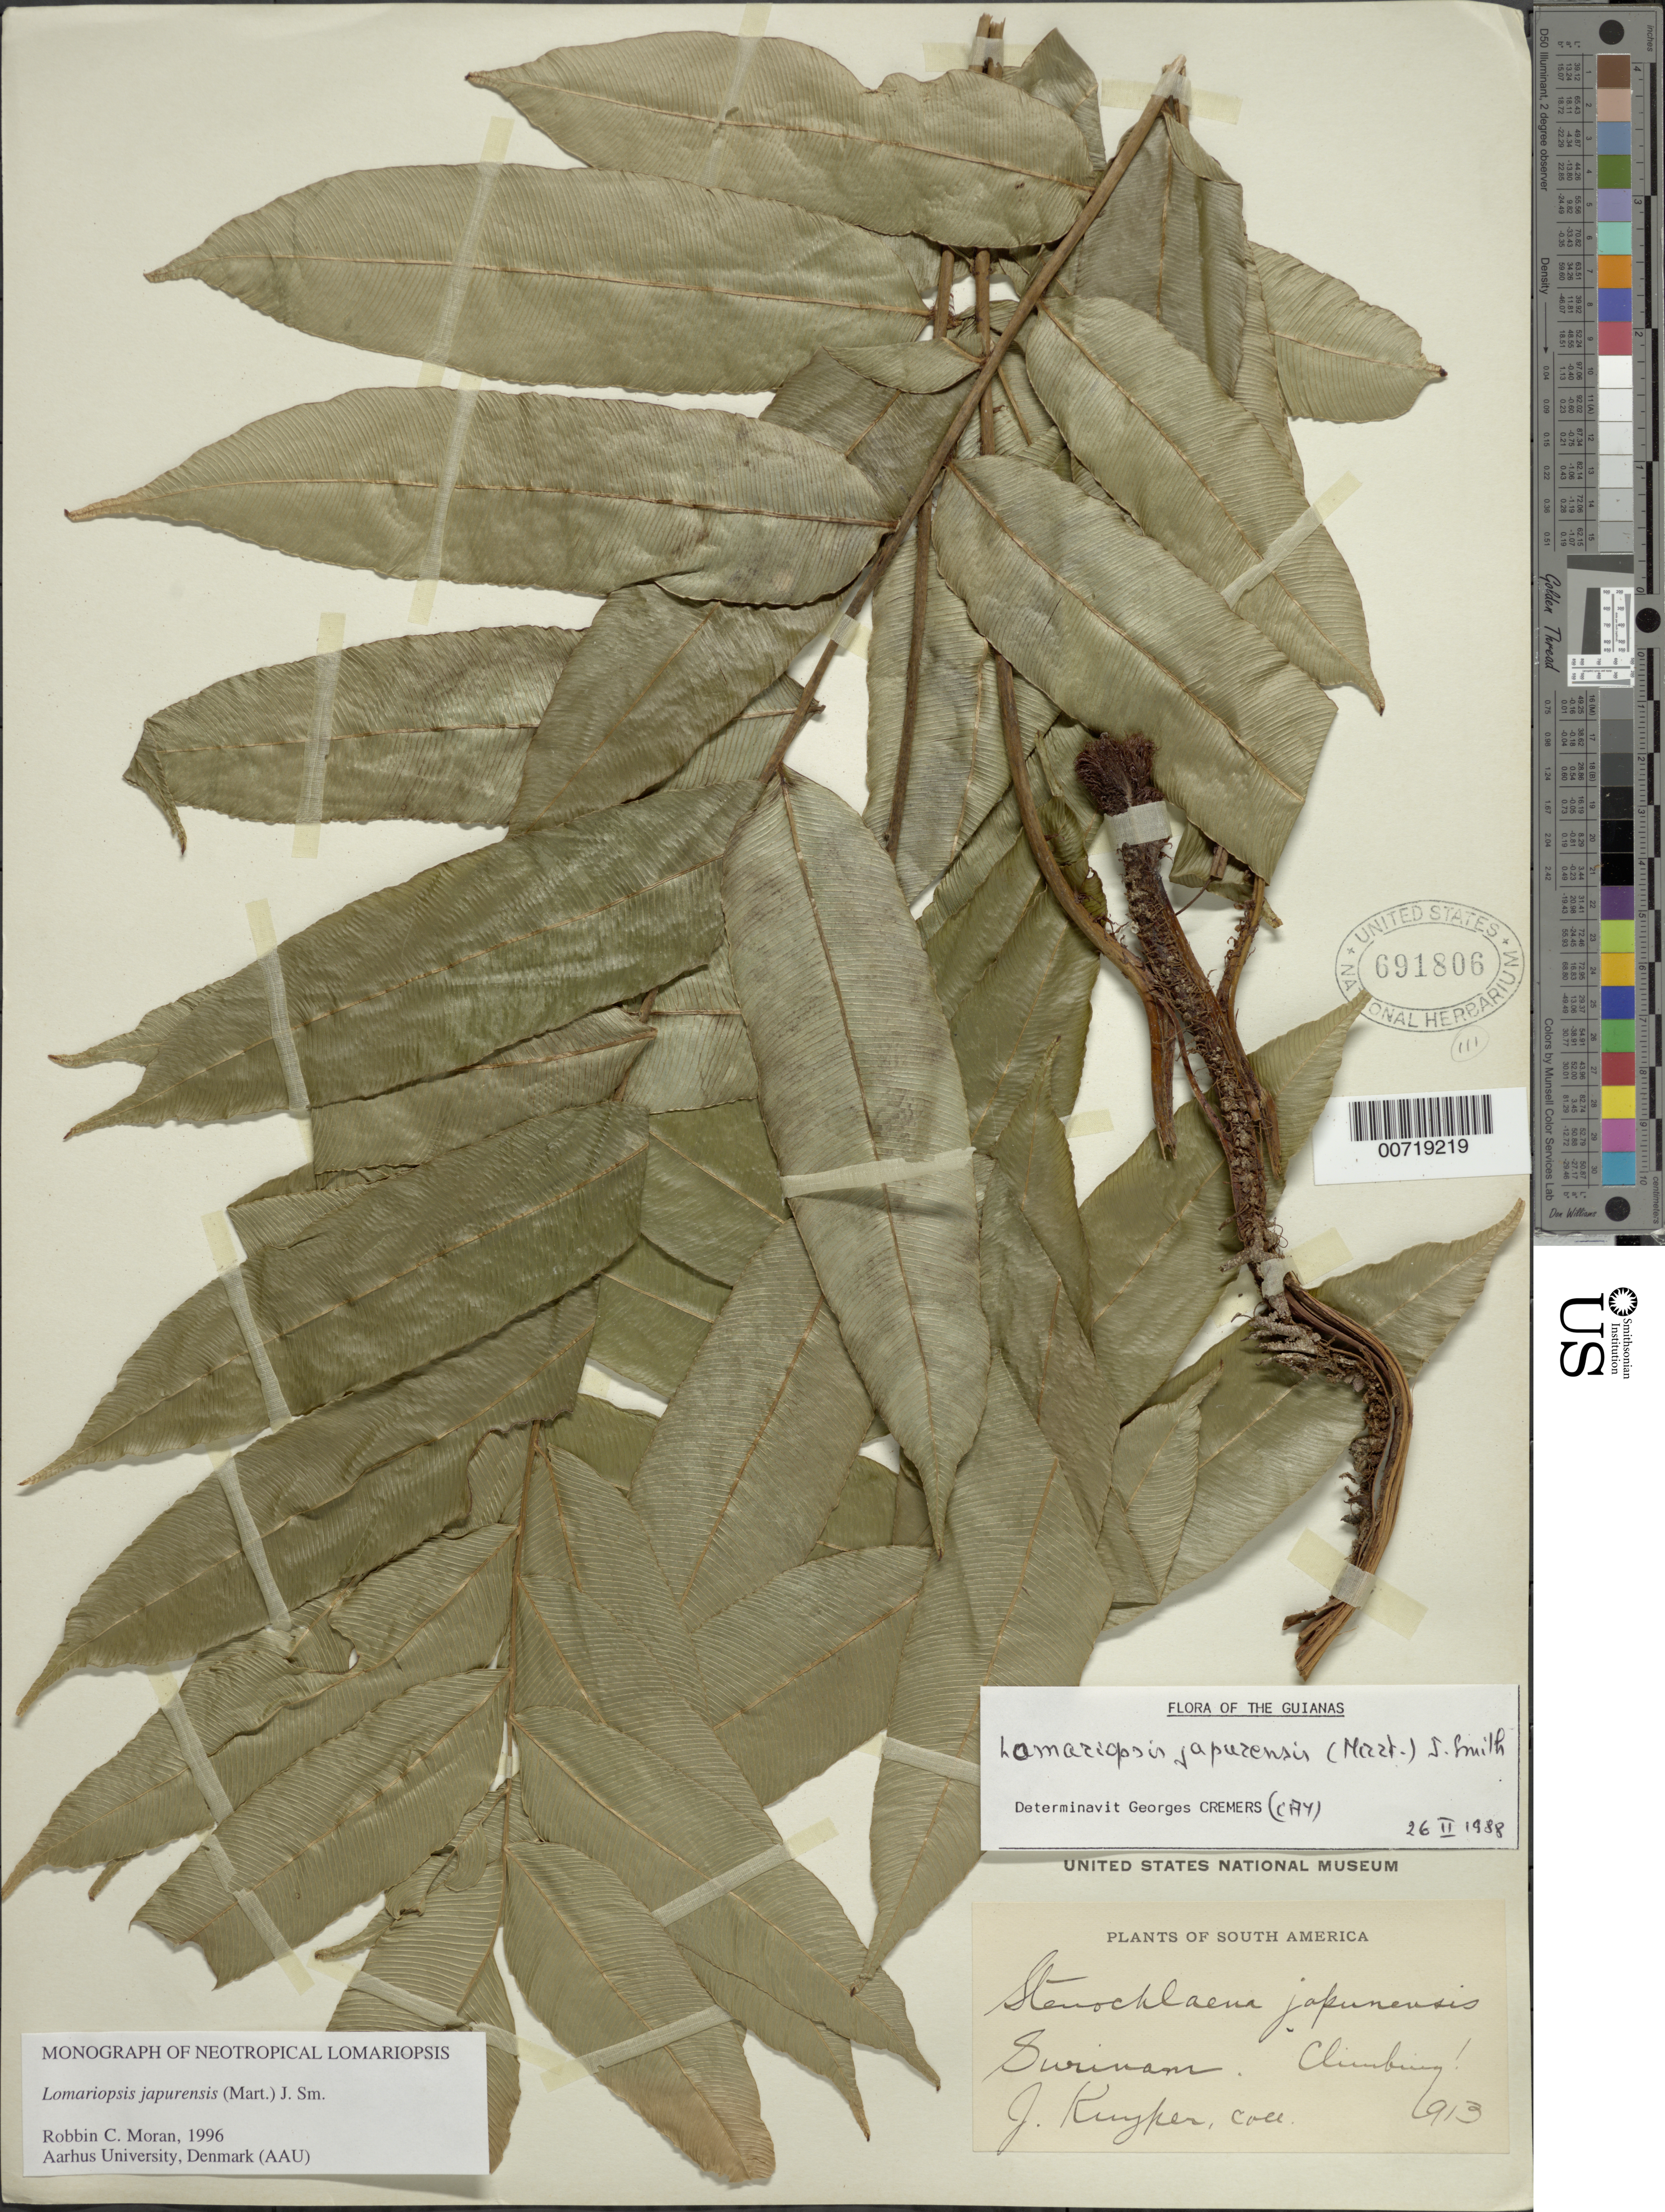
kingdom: Plantae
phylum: Tracheophyta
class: Polypodiopsida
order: Polypodiales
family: Lomariopsidaceae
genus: Lomariopsis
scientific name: Lomariopsis japurensis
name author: (Mart.) J. Sm.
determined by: Moran, R. C.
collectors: J. Kuyper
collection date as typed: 1913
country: Suriname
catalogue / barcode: US 691806